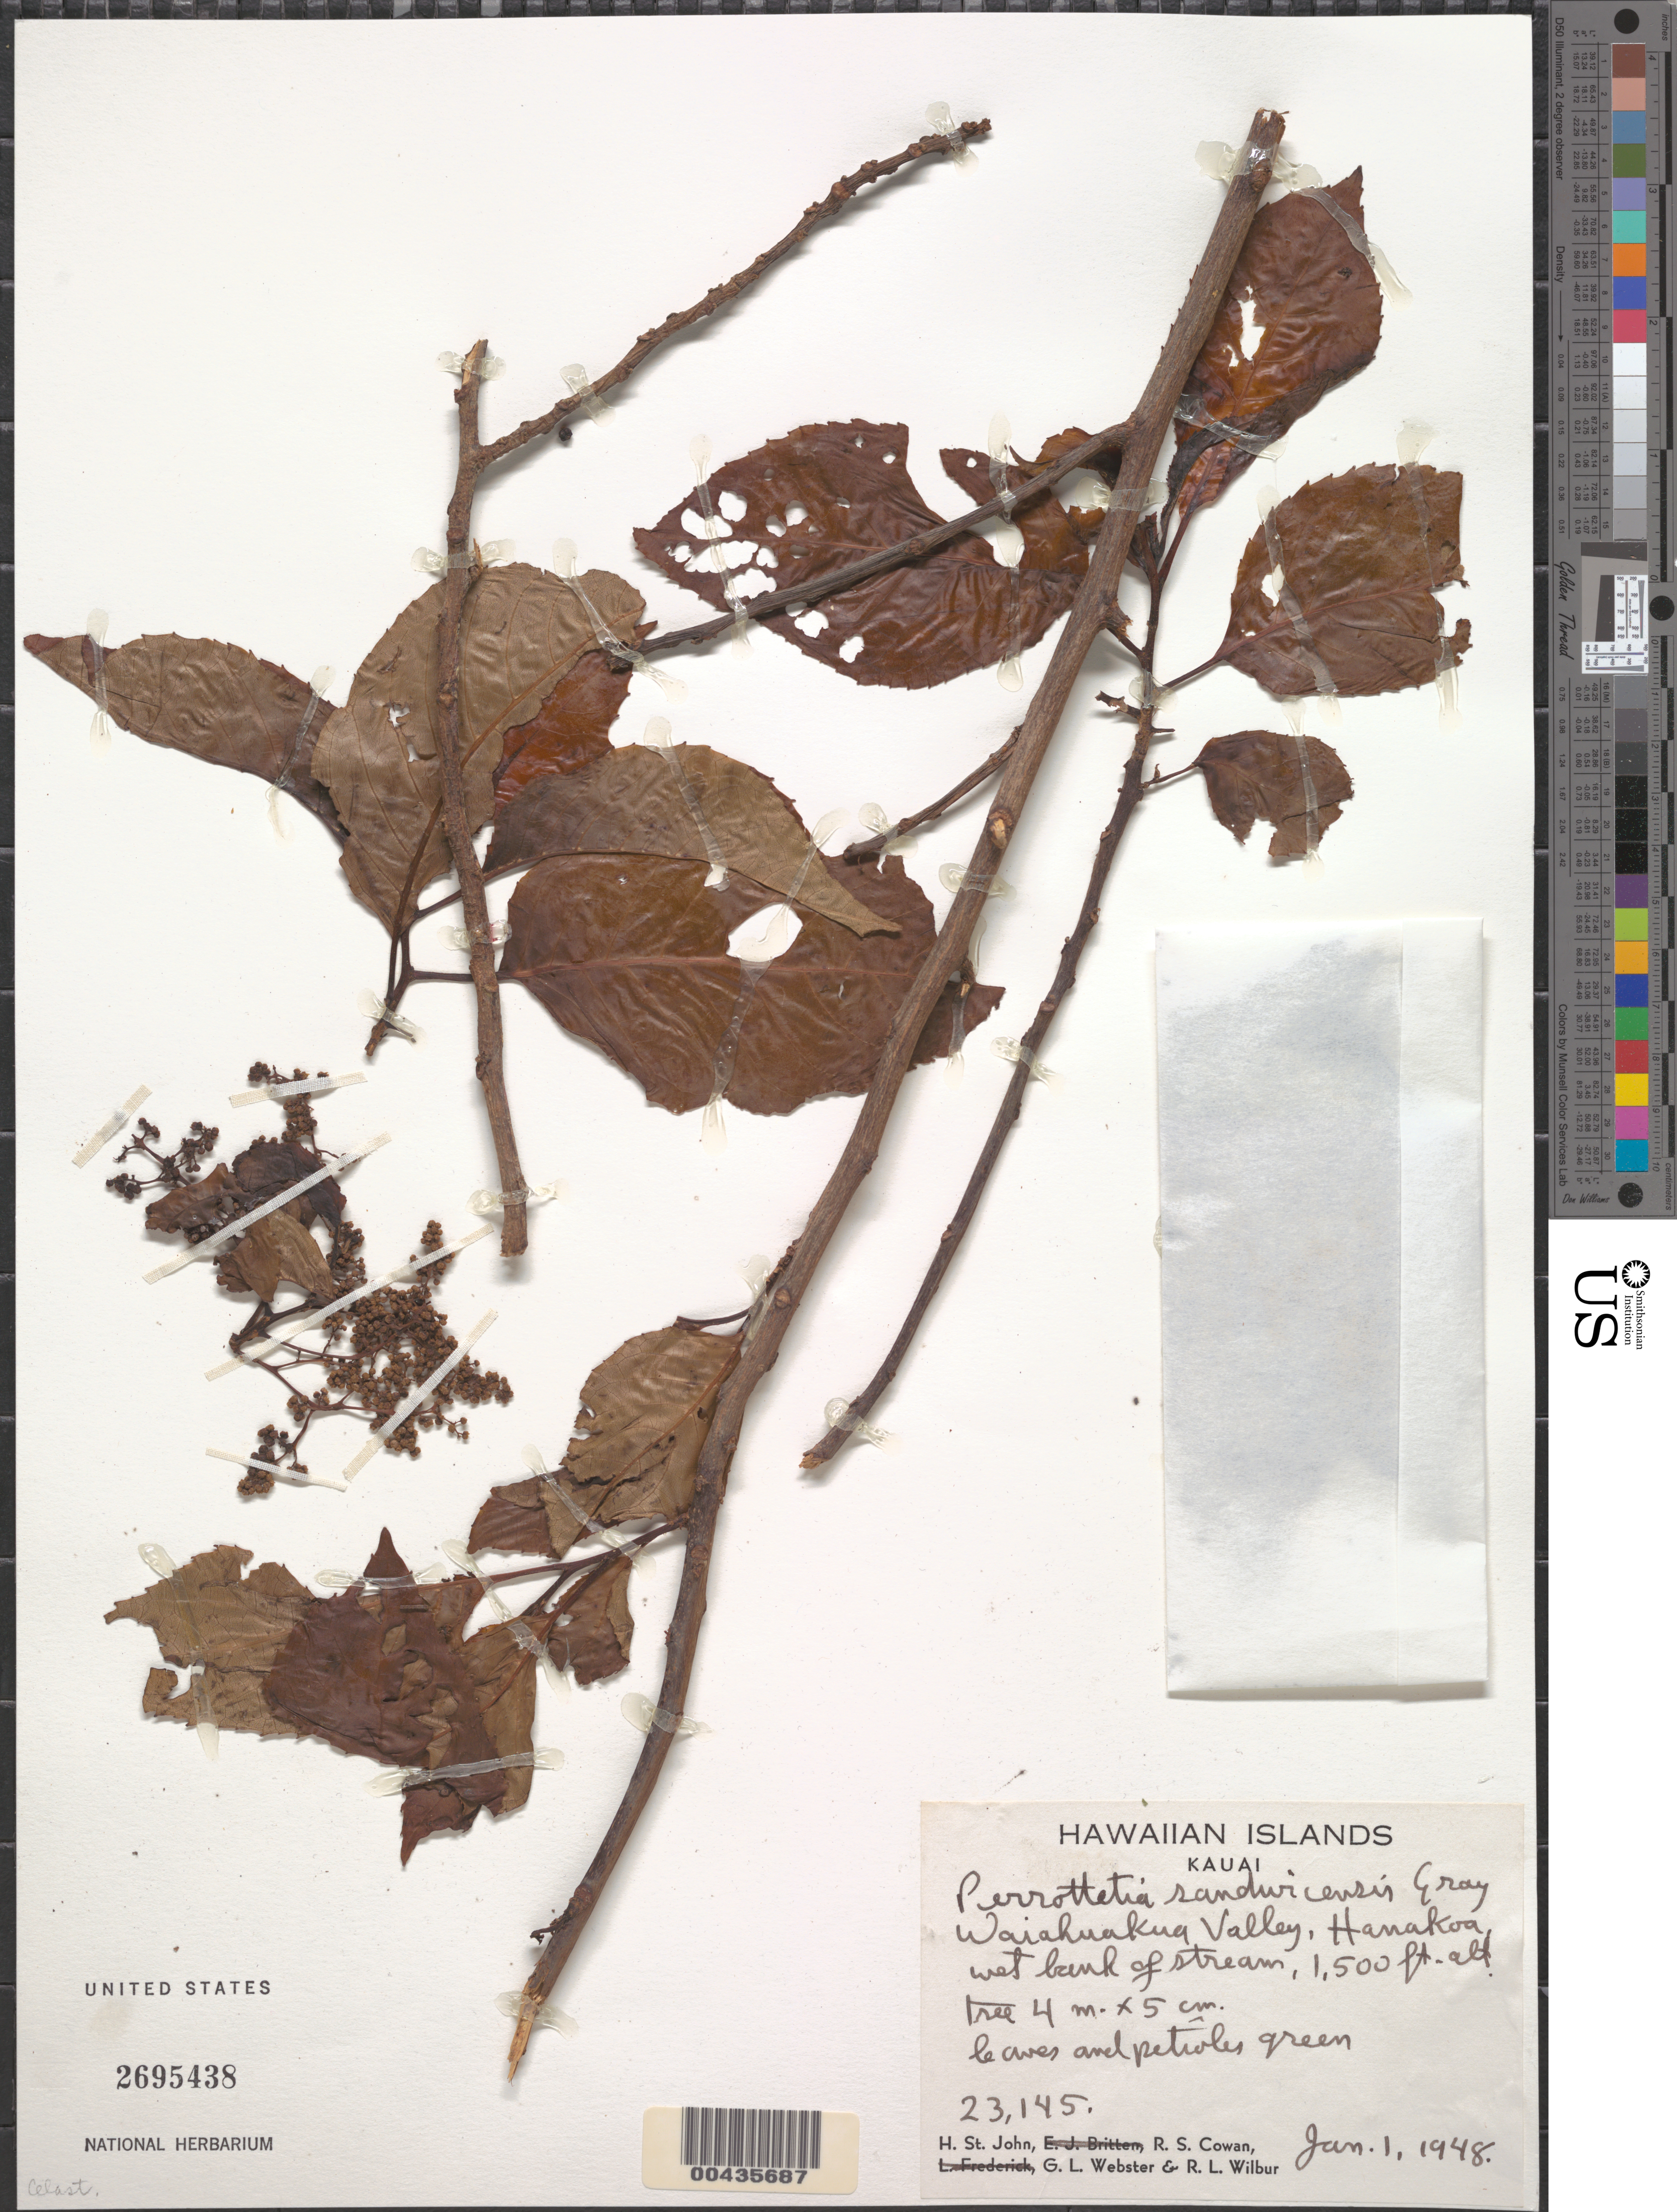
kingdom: Plantae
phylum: Tracheophyta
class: Magnoliopsida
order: Huerteales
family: Dipentodontaceae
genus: Perrottetia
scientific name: Perrottetia sandwicensis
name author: A. Gray in Wilkes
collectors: H. St. John, R. S. Cowan, G. L. Webster & R. L. Wilbur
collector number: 23145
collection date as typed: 1 Jan 1948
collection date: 1948-01-01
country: United States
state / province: Hawaii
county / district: Kauai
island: Kaua'i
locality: Waiahuakua Valley, Hanakoa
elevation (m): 457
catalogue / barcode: US 2695438